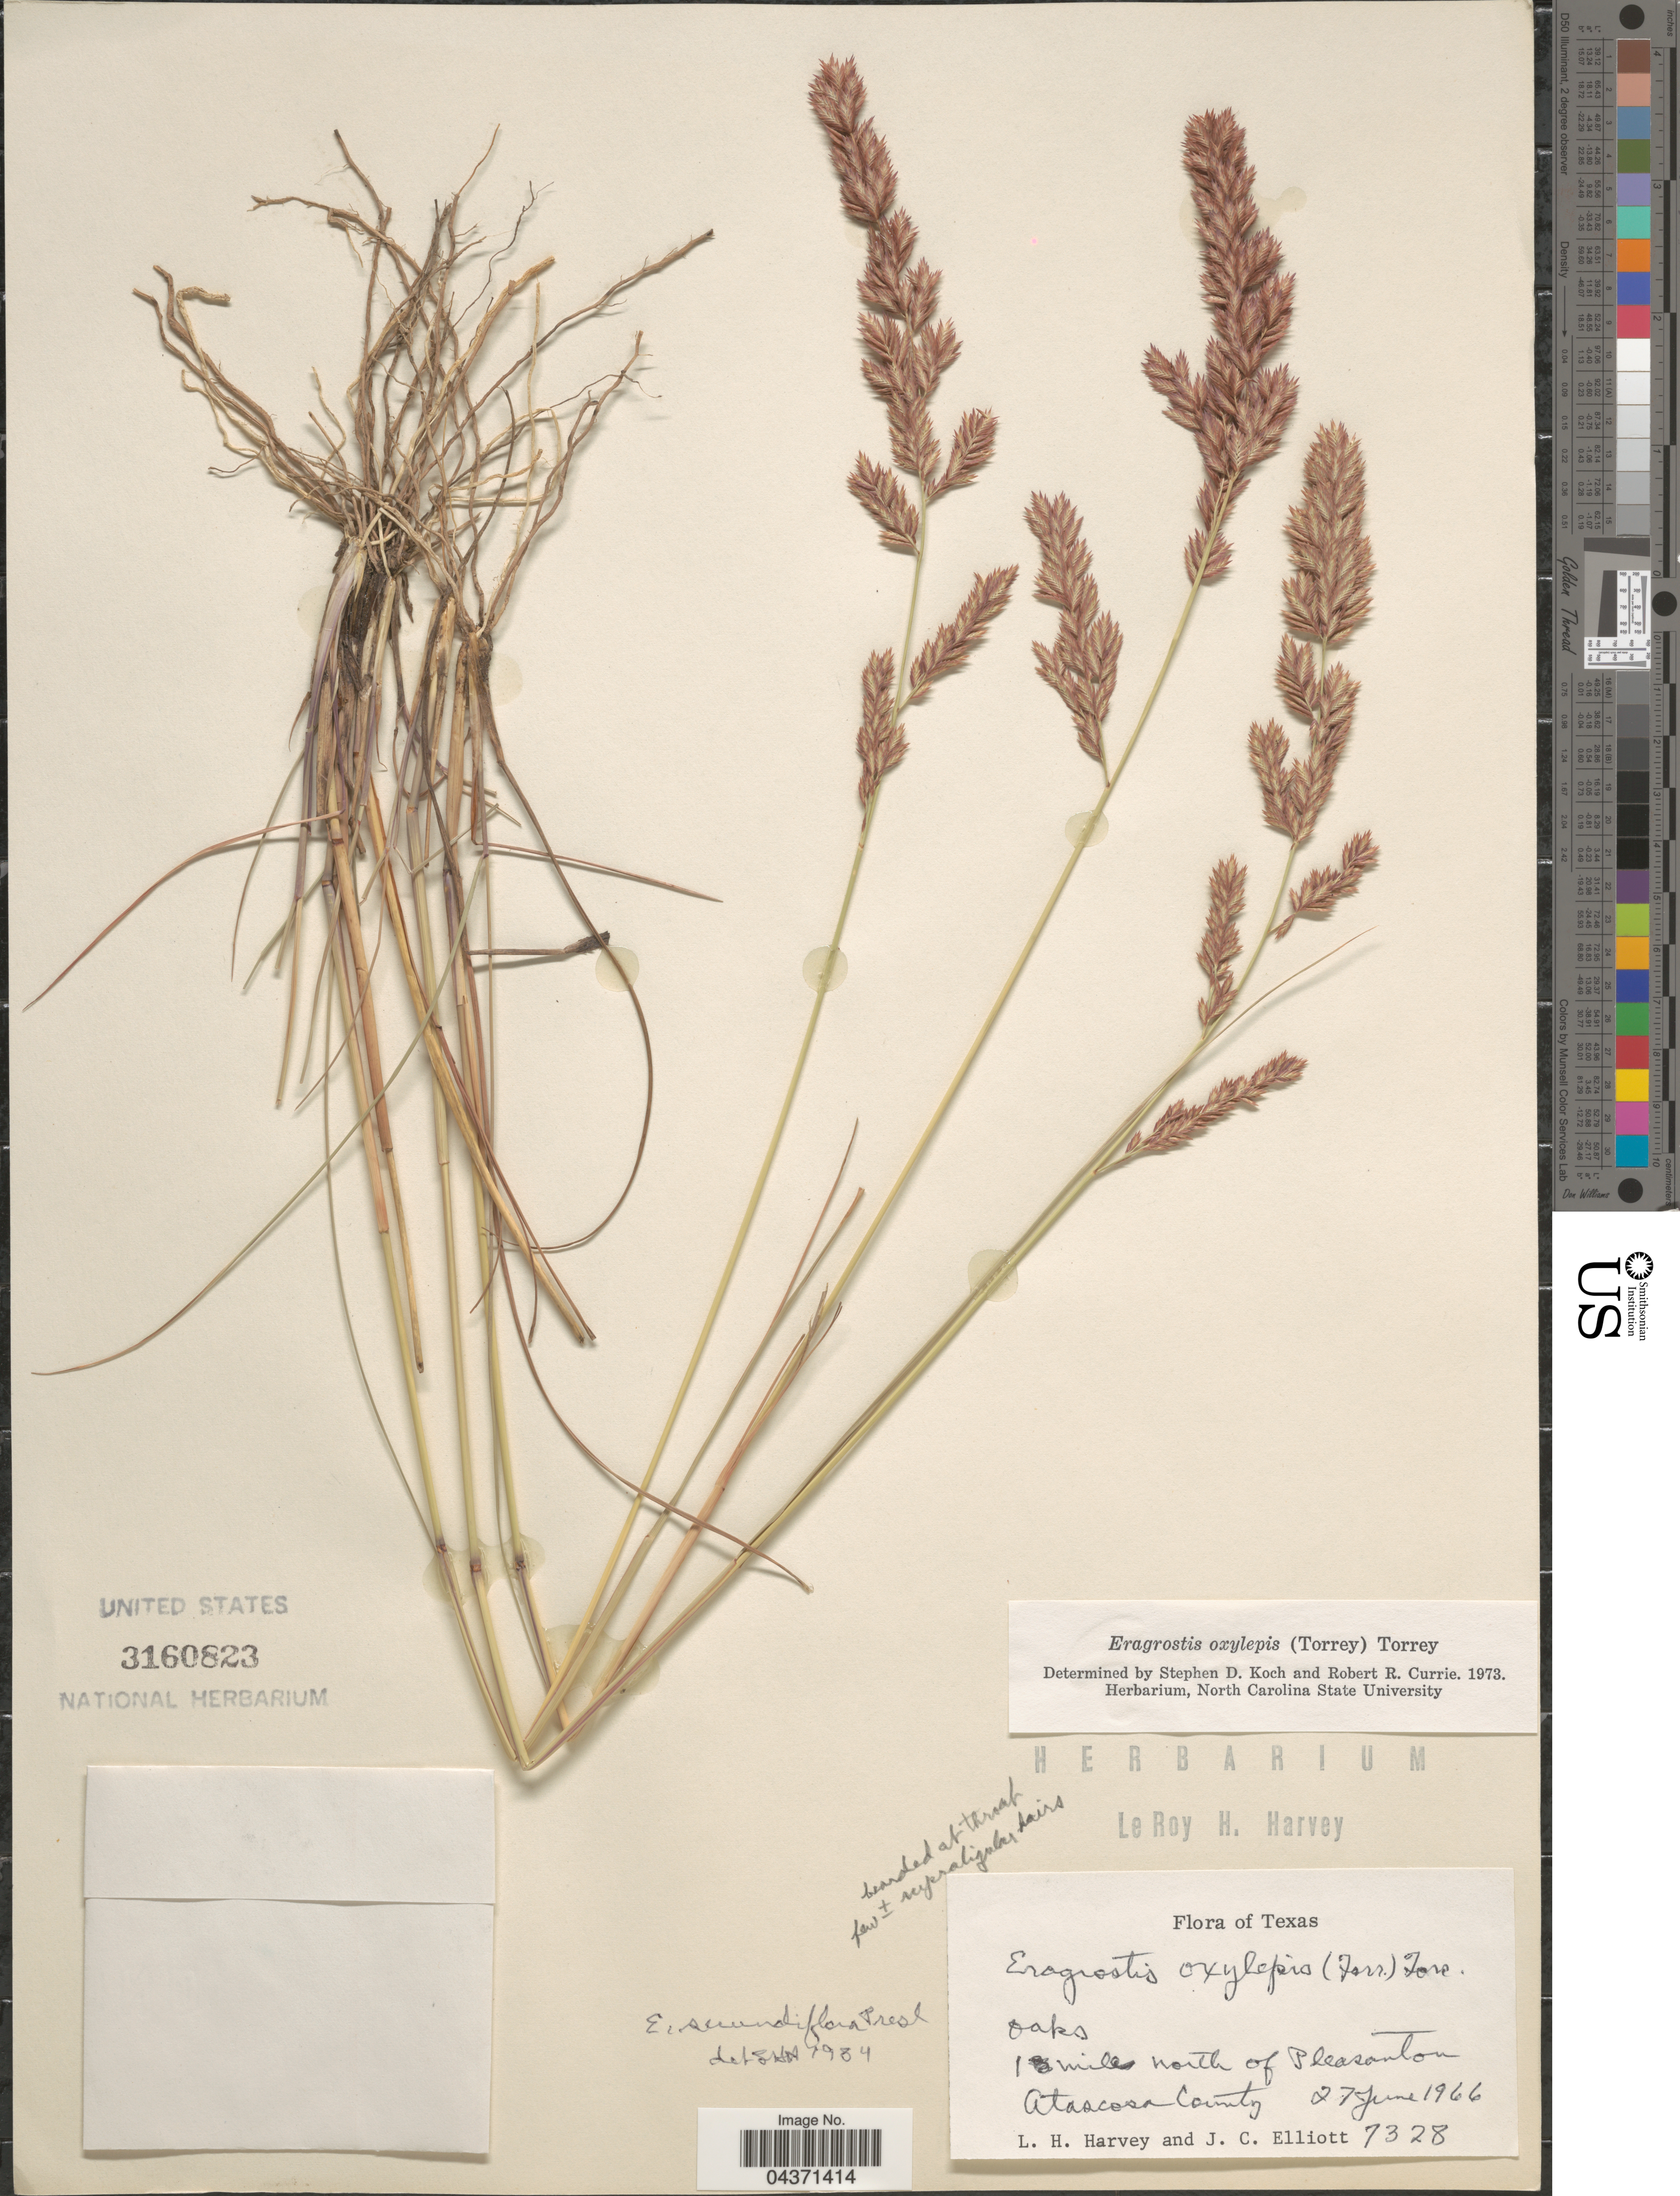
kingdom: Plantae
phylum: Tracheophyta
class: Liliopsida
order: Poales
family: Poaceae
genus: Eragrostis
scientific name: Eragrostis secundiflora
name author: J. Presl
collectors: L. H. Harvey & J. C. Elliott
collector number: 7328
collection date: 1966-06-27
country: United States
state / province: Texas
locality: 1 mile north of Pleasanton Atascosa County.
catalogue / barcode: US 3160823